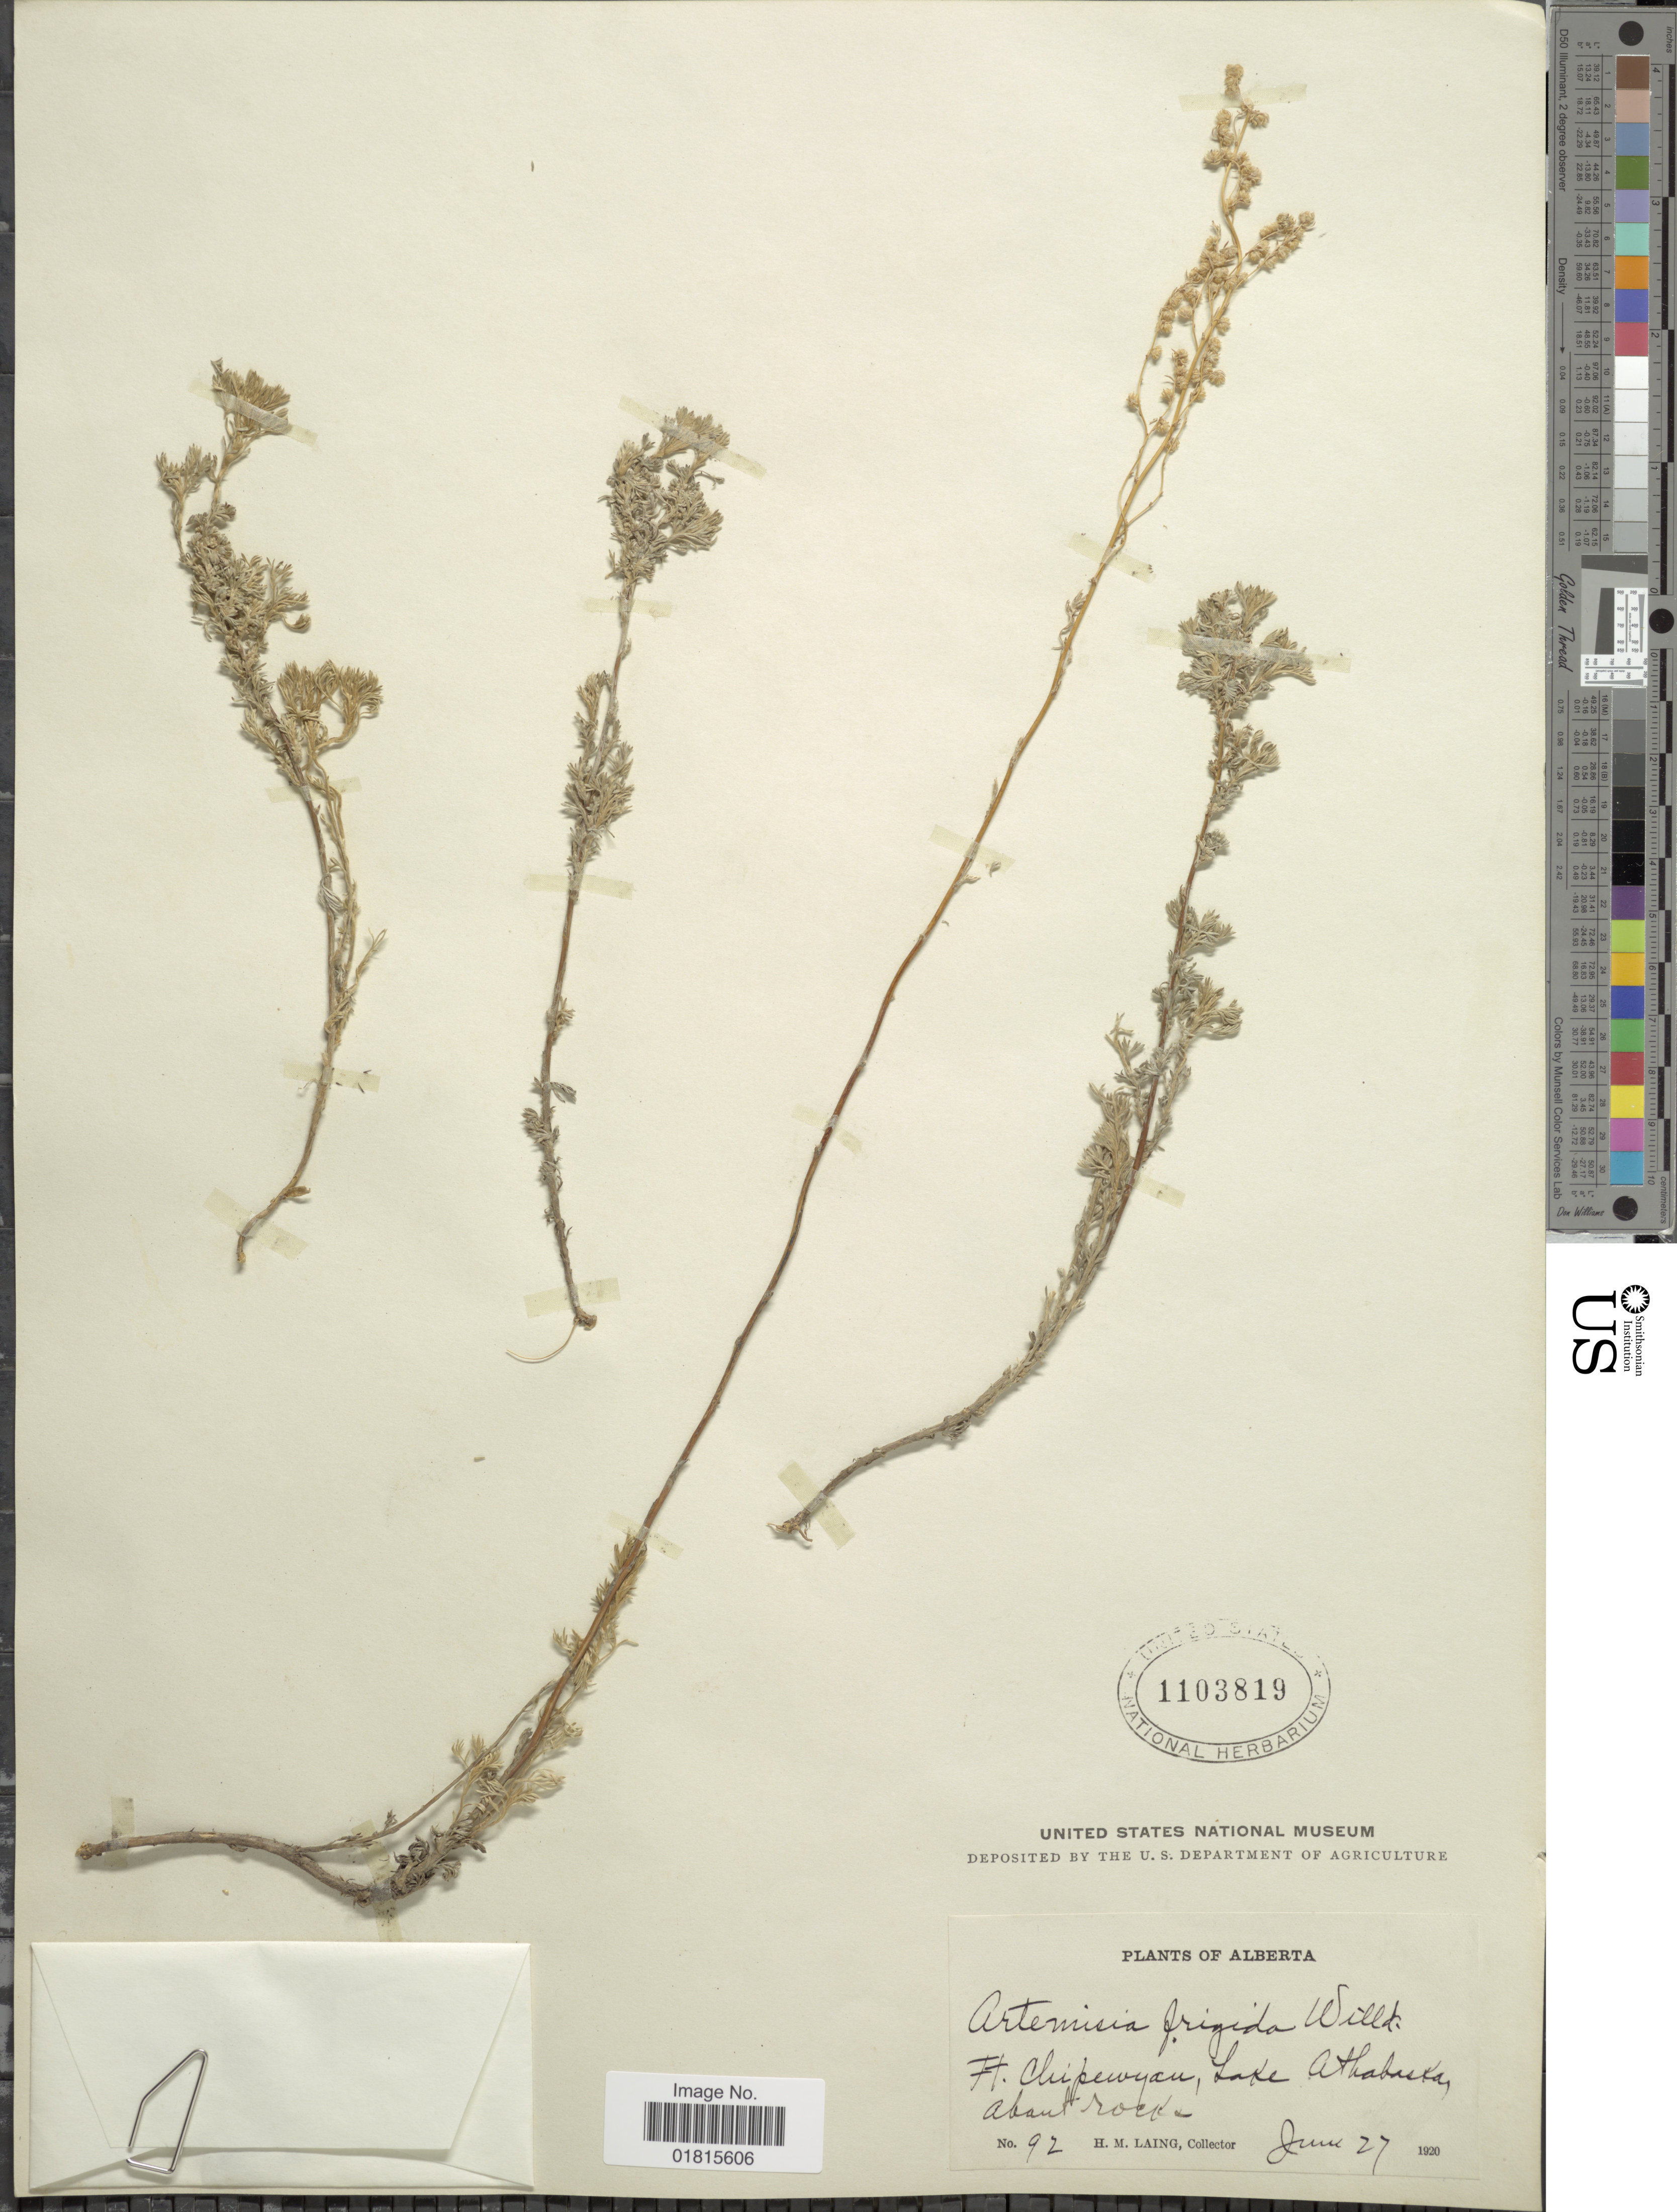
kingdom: Plantae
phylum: Tracheophyta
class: Magnoliopsida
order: Asterales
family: Asteraceae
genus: Artemisia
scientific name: Artemisia frigida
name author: Willd.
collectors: H. Laing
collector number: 92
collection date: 1920-06-27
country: Canada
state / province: Alberta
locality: Ft. Chipewyan, Lake Athabaska, about rocks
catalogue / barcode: US 1103819